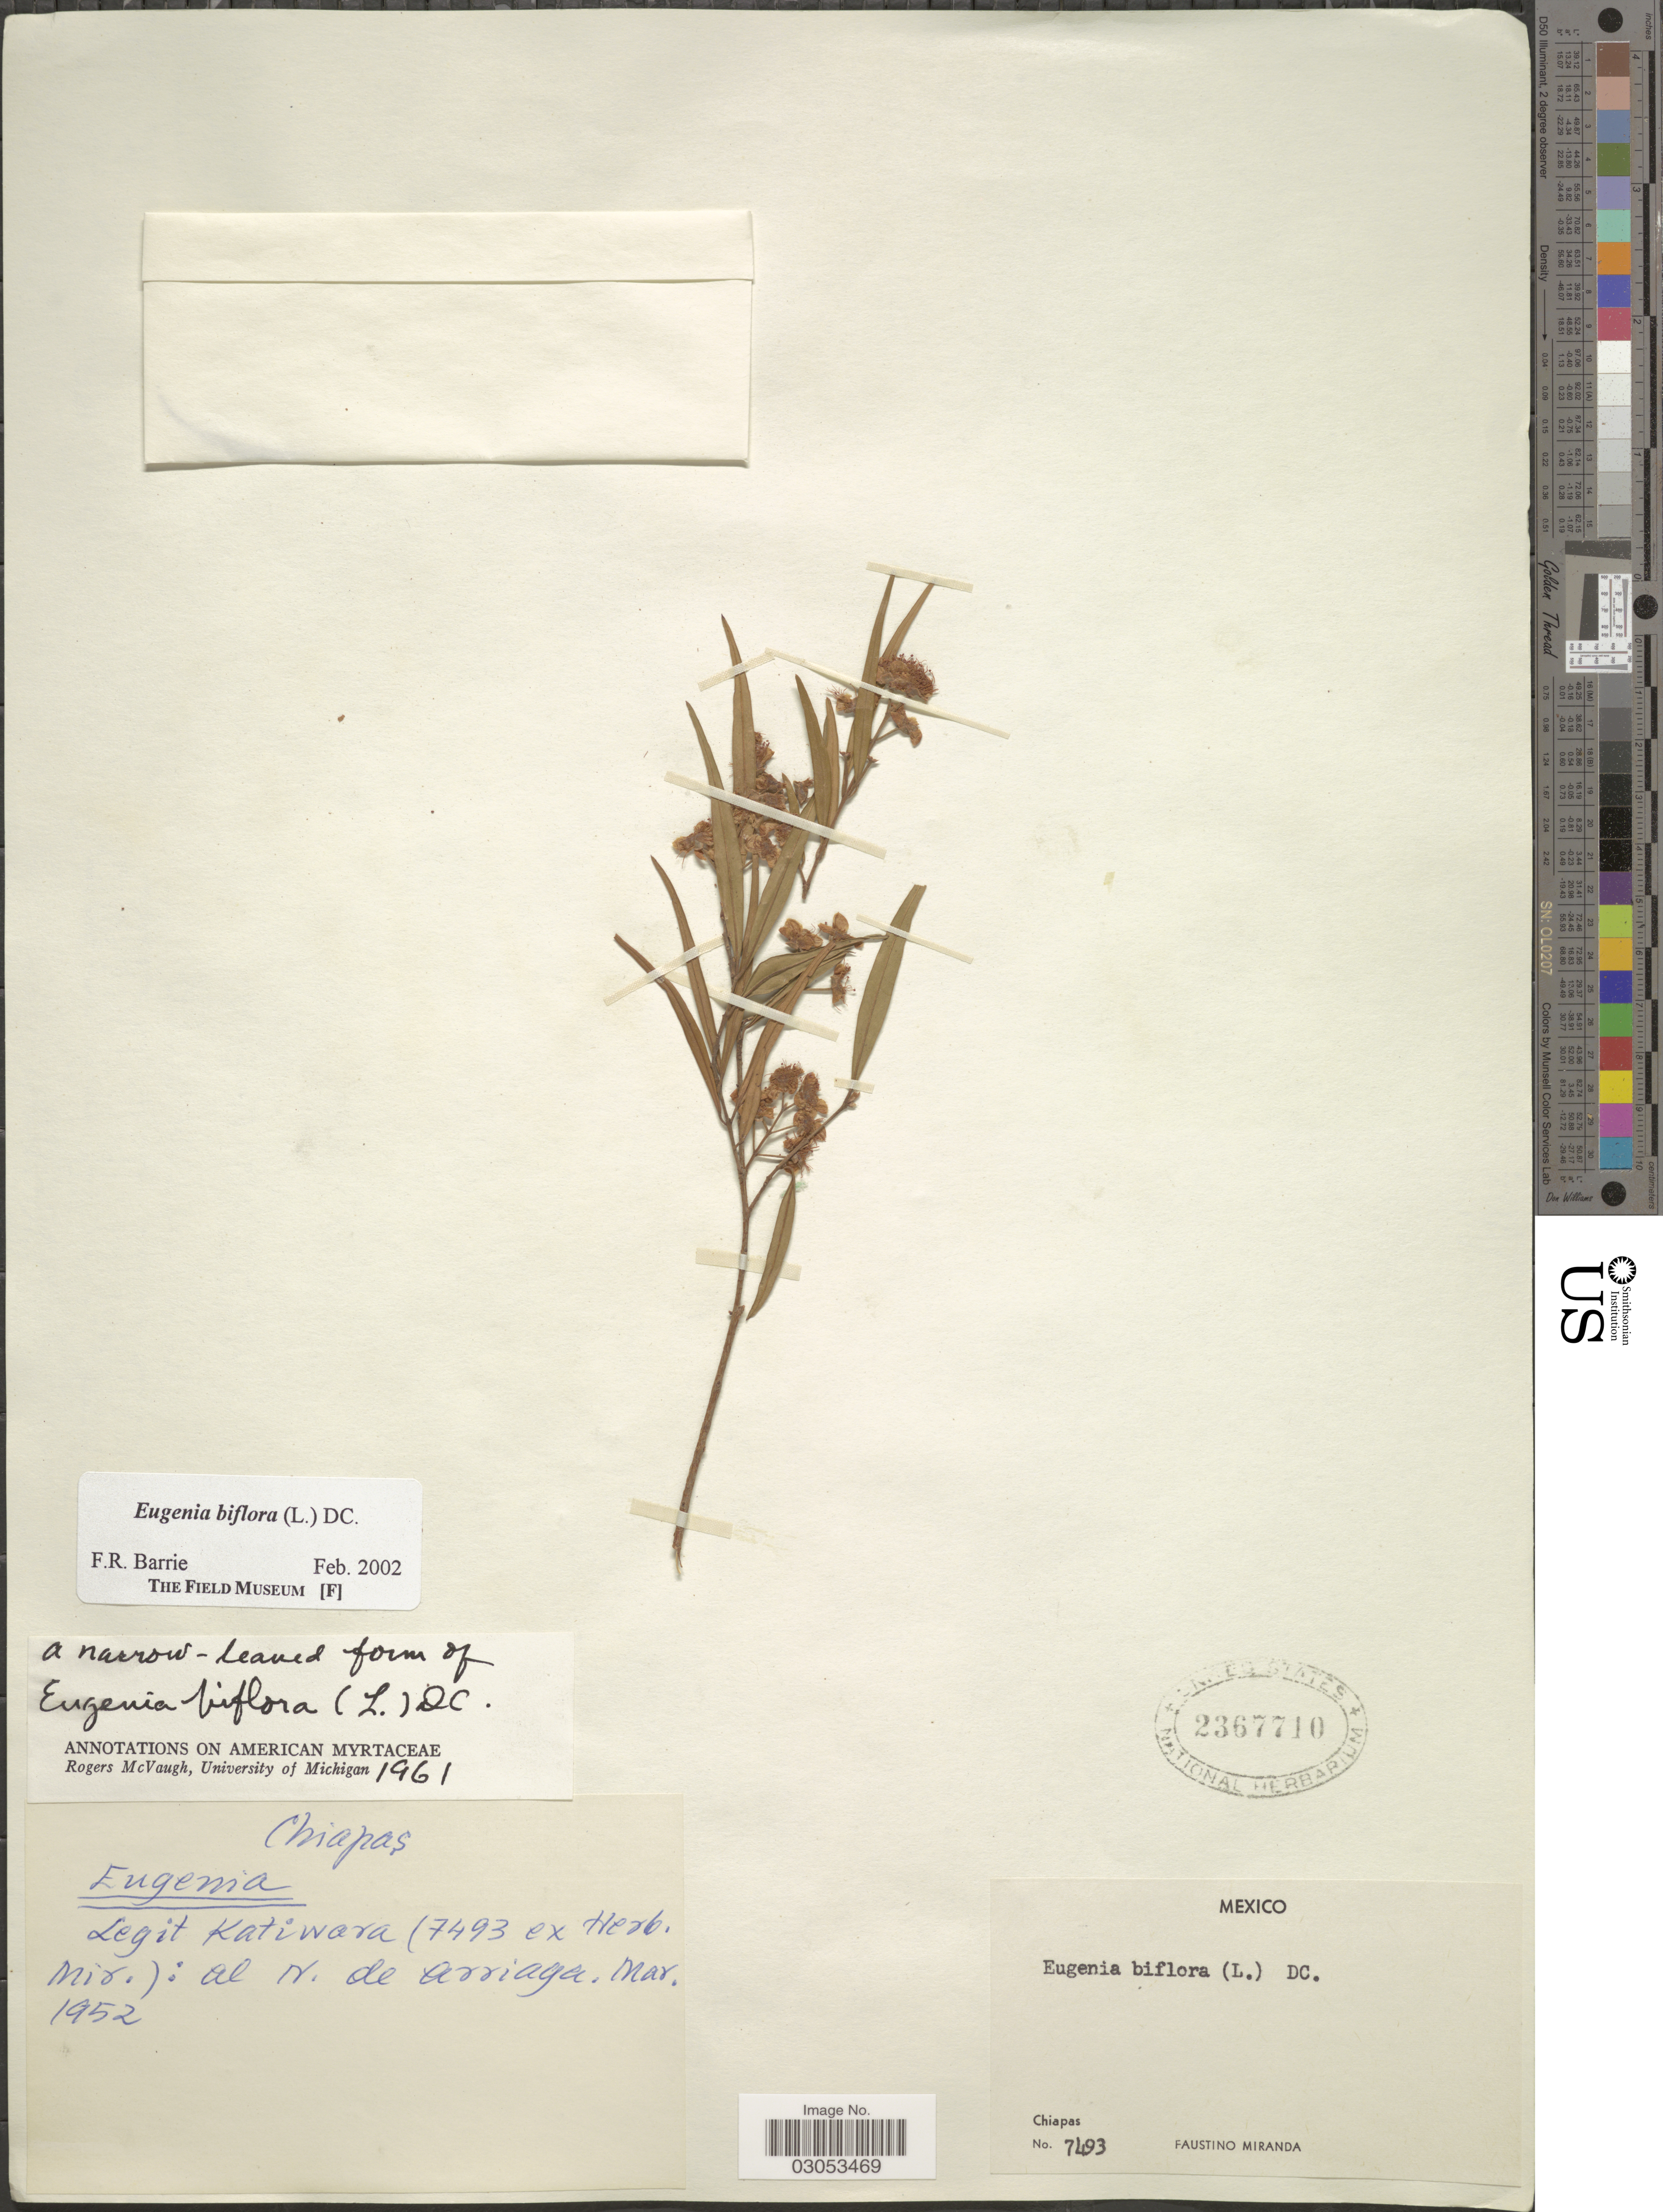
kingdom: Plantae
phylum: Tracheophyta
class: Magnoliopsida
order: Myrtales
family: Myrtaceae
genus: Eugenia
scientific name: Eugenia biflora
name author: (L.) DC.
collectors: F. Miranda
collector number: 7493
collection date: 1952-03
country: Mexico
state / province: Chiapas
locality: Al N. de Arriaga.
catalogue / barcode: US 2367710